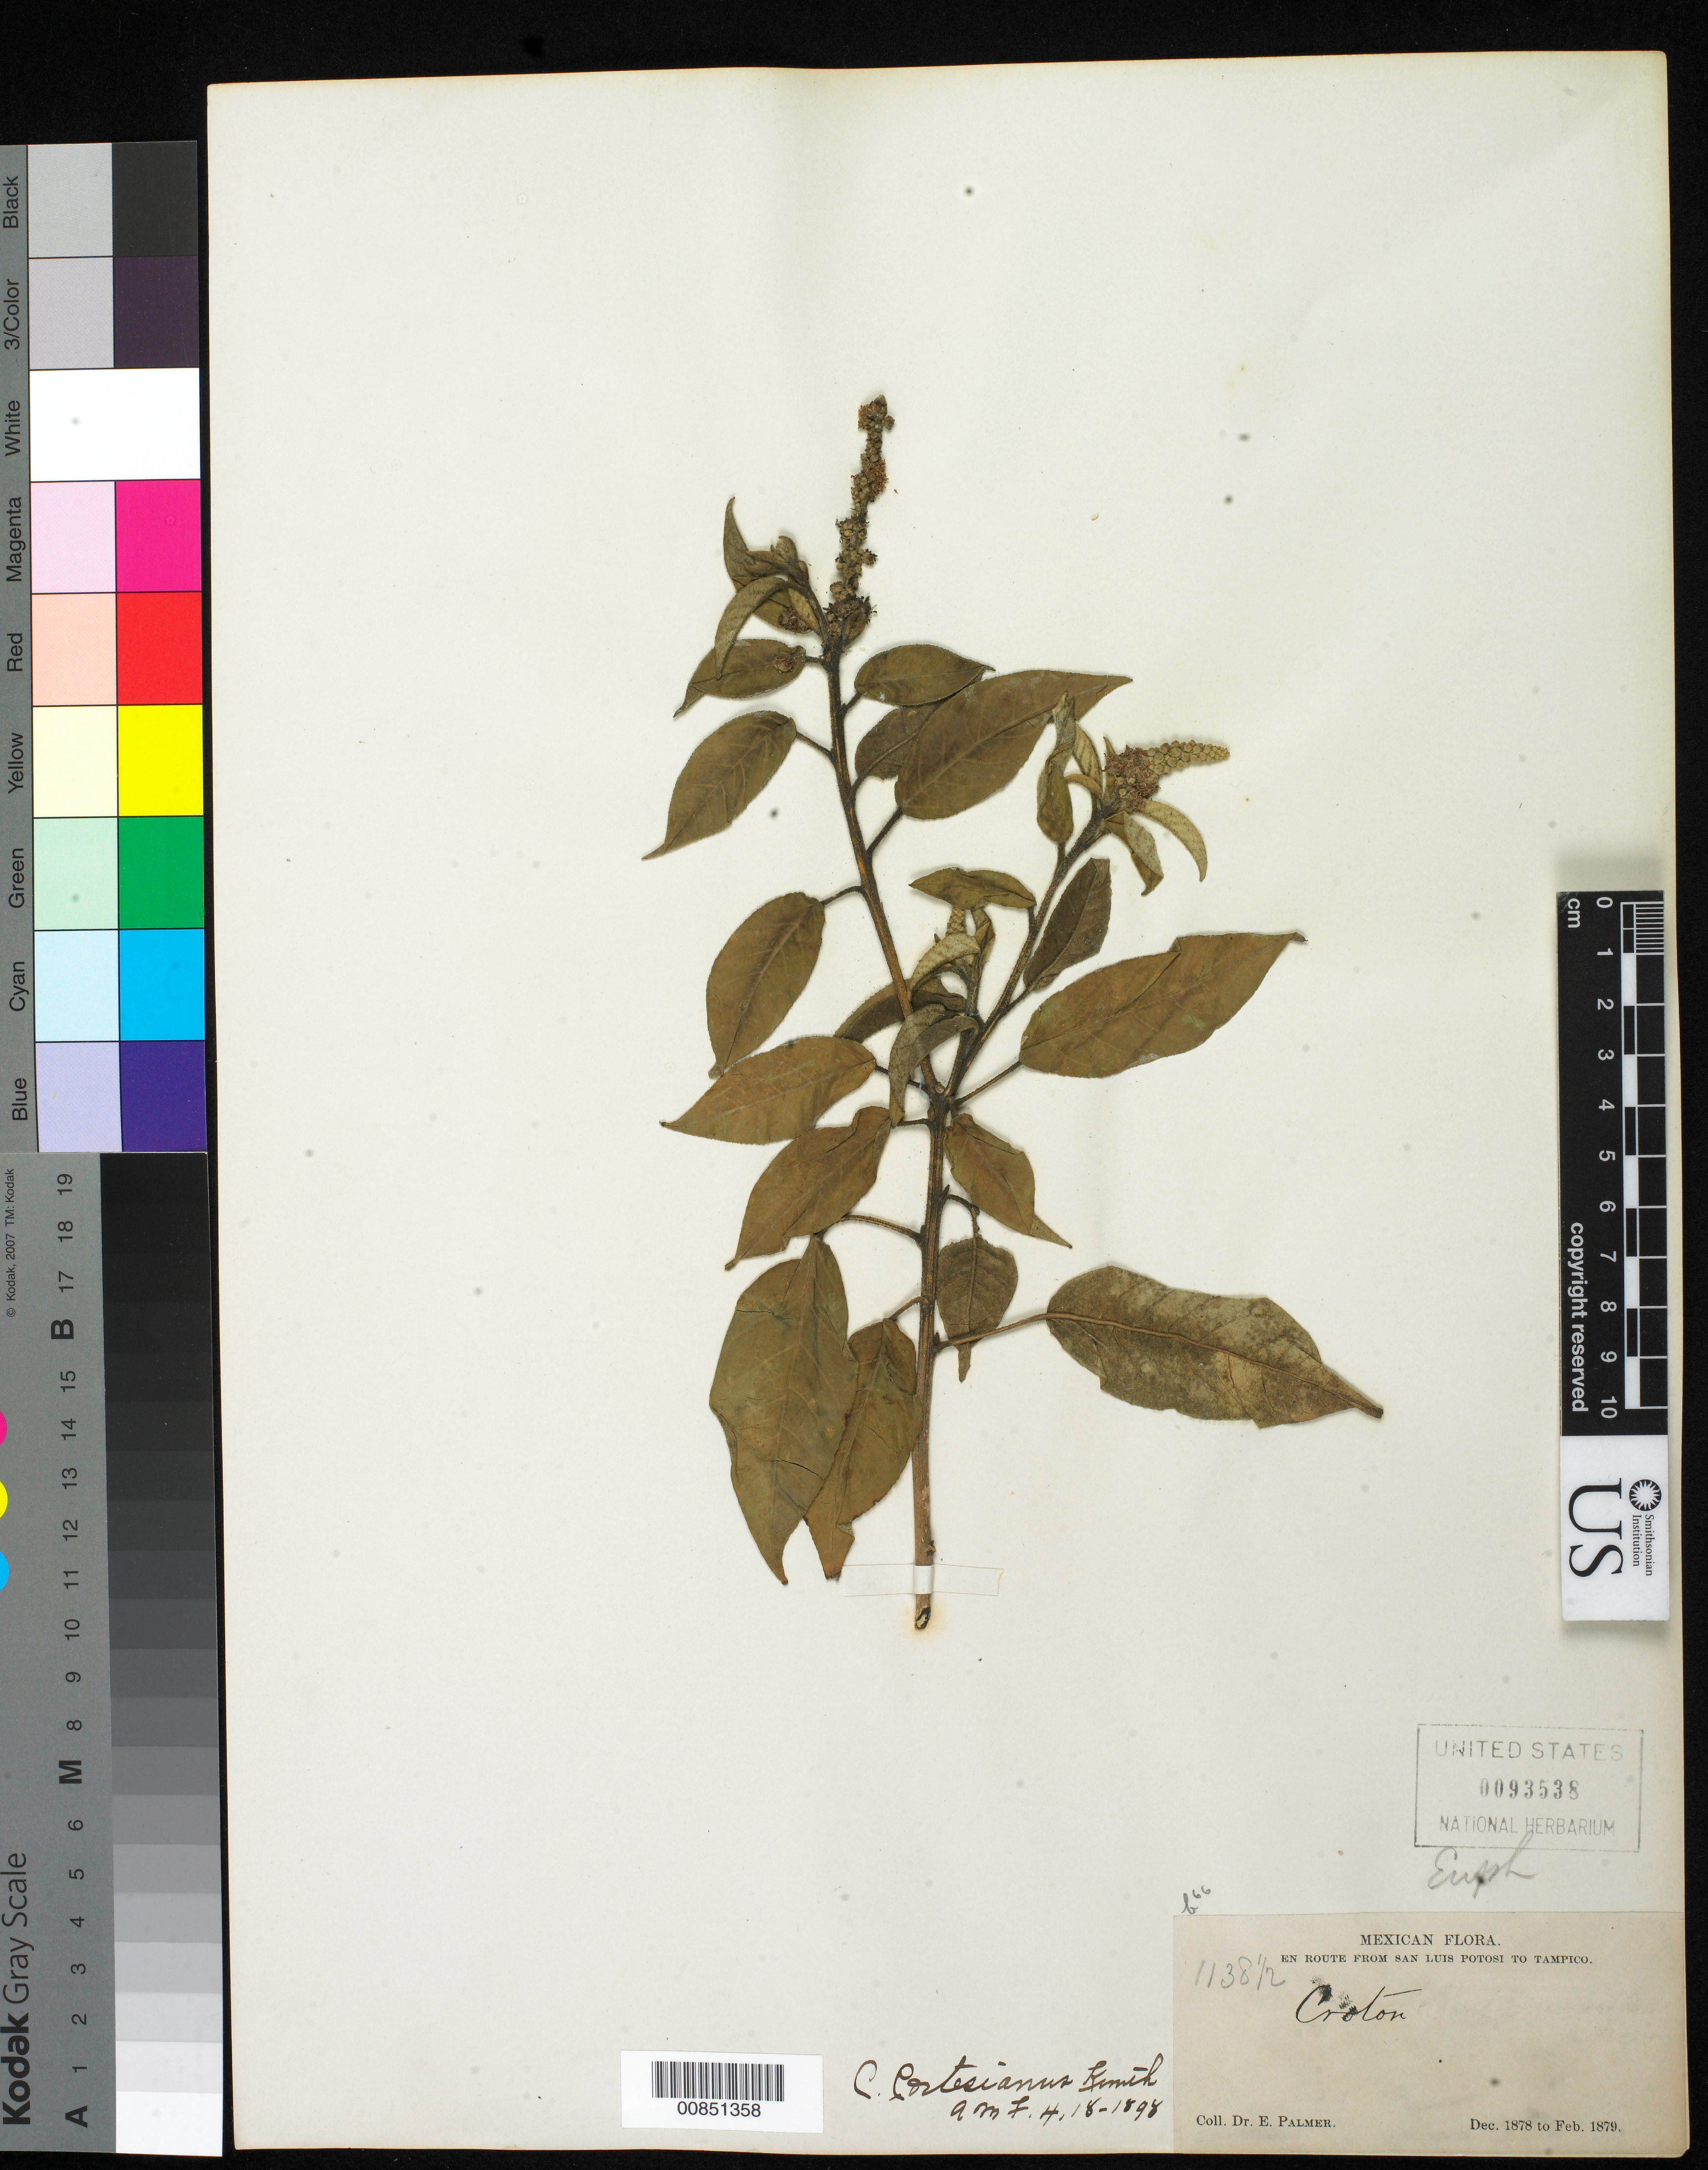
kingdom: Plantae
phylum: Tracheophyta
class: Magnoliopsida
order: Malpighiales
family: Euphorbiaceae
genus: Croton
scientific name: Croton cortesianus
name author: Kunth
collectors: E. Palmer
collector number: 1138½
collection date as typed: Dec 1878 to -- Feb 1879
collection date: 1878-12/1879-02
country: Mexico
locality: En route from San Luis Potosí to Tampico, Tamaulipas.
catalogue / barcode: US 93538